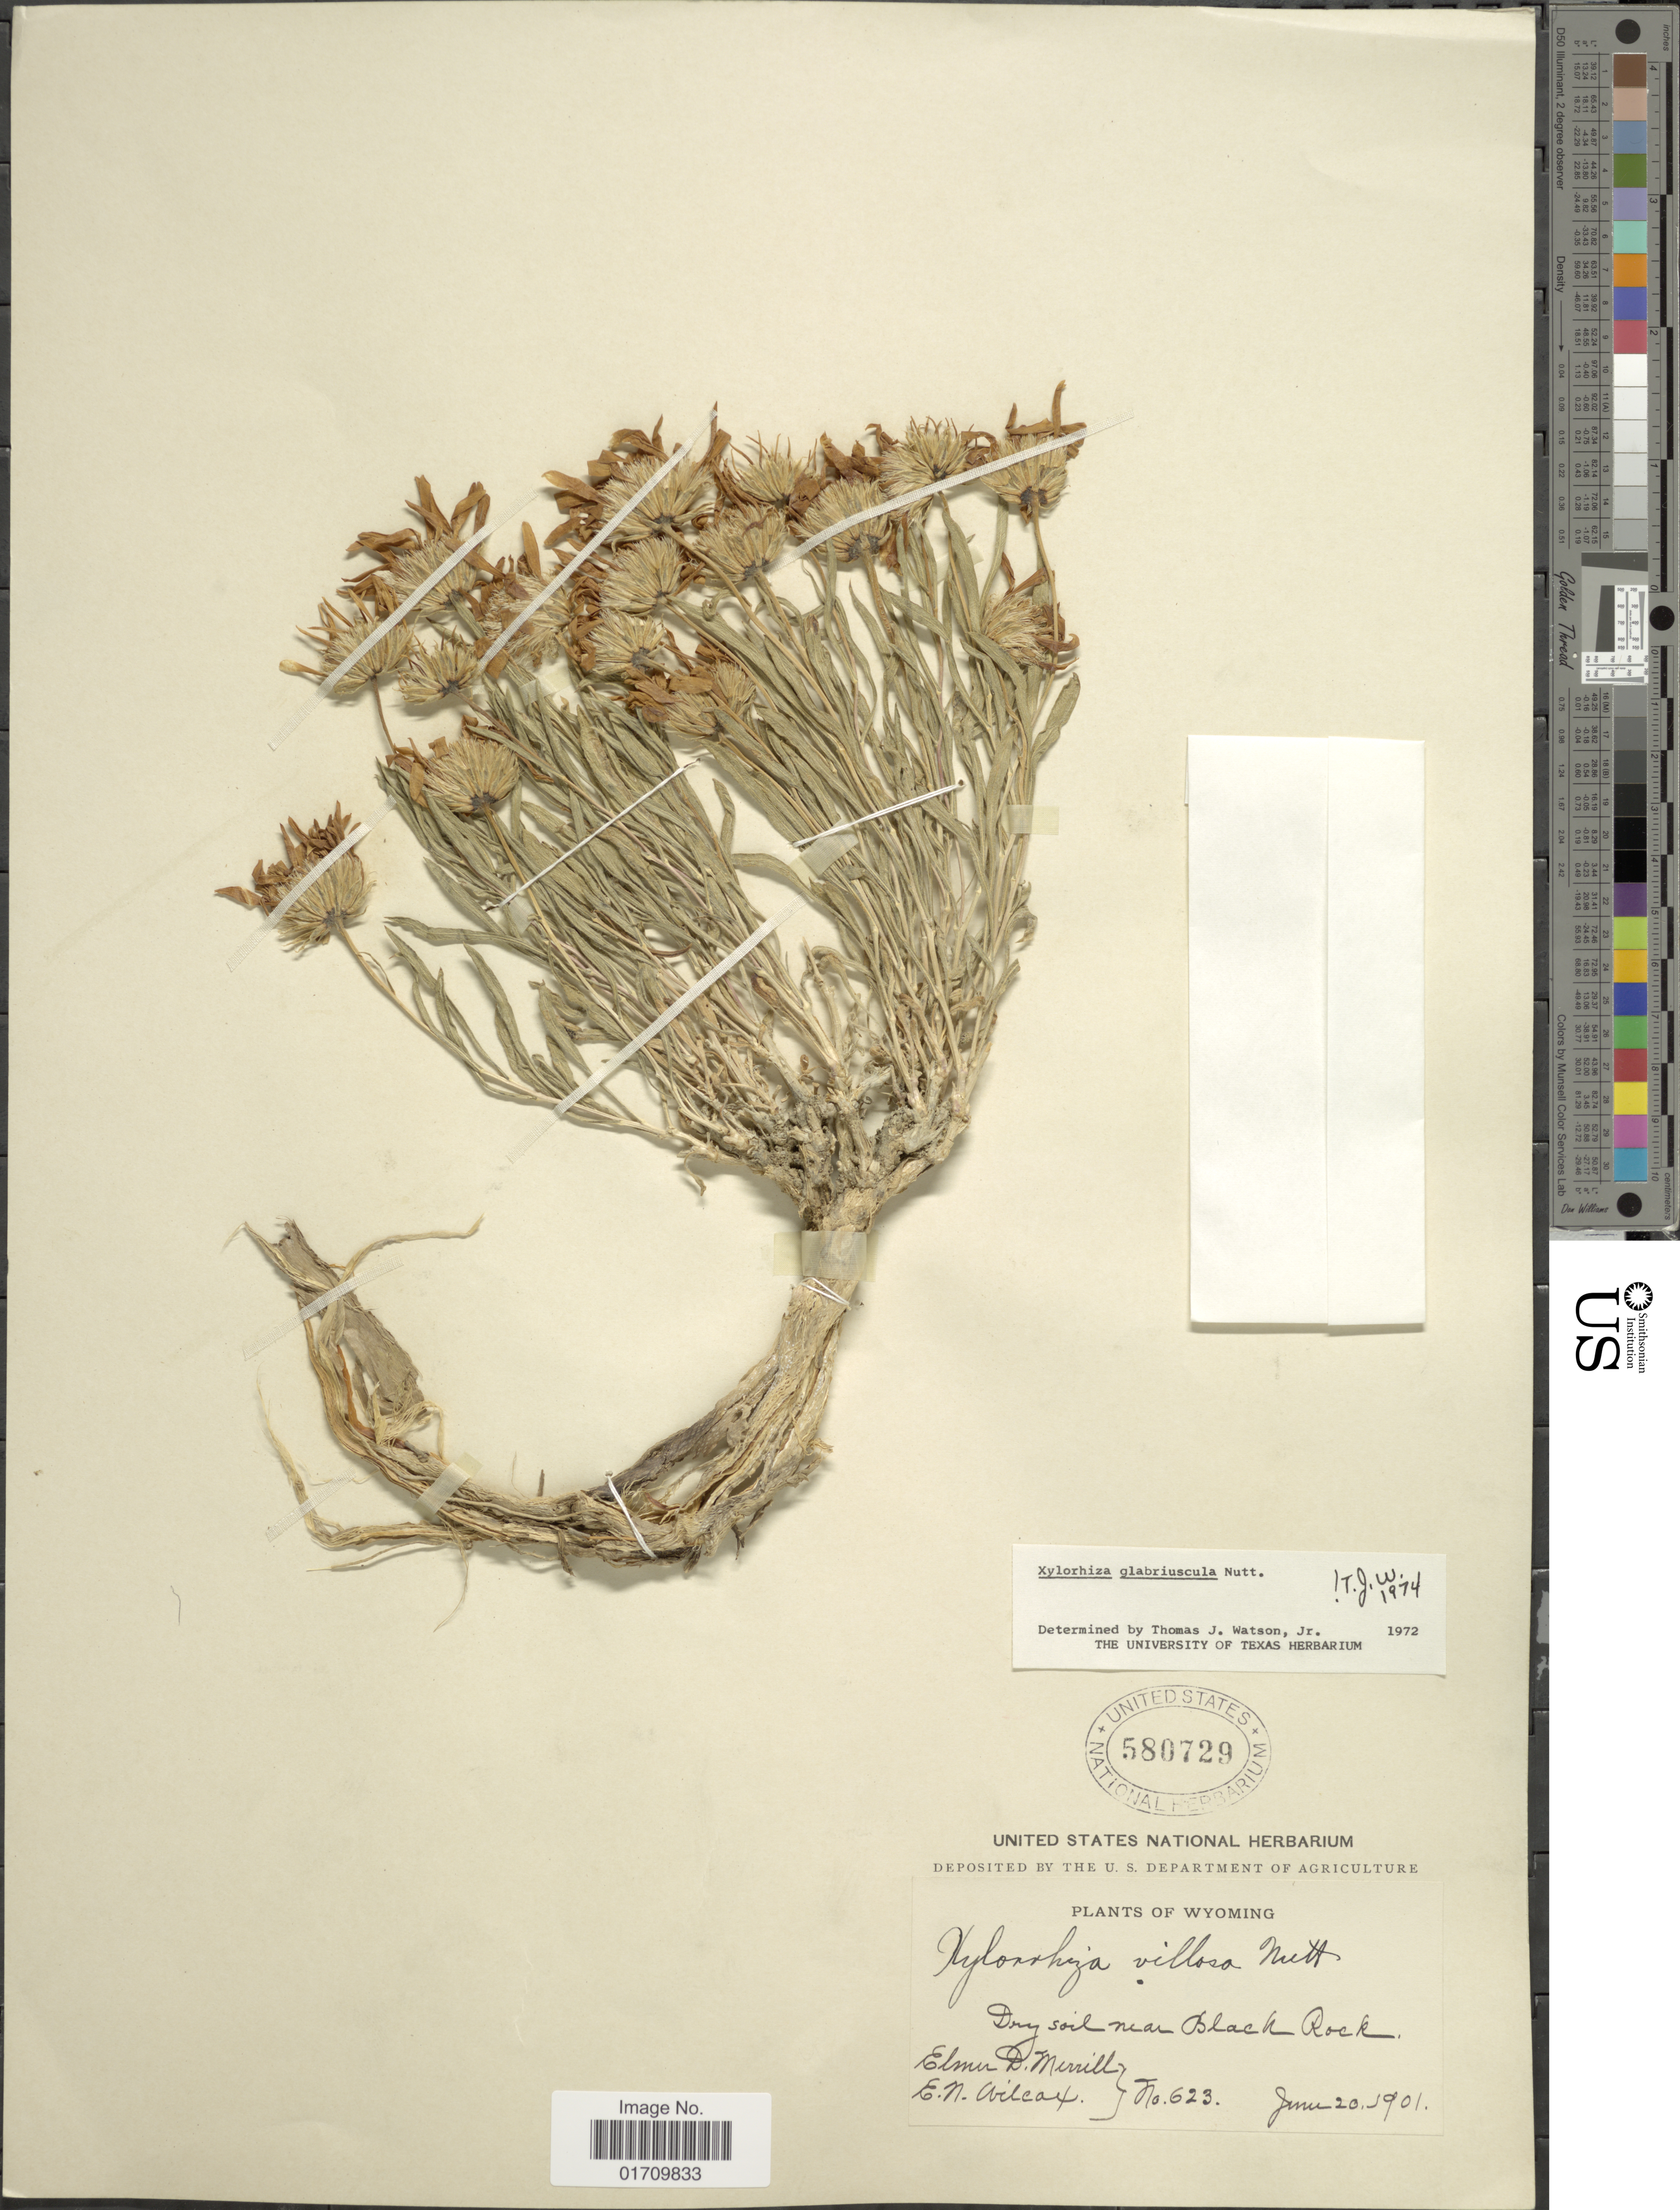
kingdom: Plantae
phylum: Tracheophyta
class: Magnoliopsida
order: Asterales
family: Asteraceae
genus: Xylorhiza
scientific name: Xylorhiza glabriuscula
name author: Nutt.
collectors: E. D. Merrill & E. Wilcox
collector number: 623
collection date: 1901-06-20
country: United States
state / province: Wyoming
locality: Near Black Rock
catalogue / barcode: US 580729